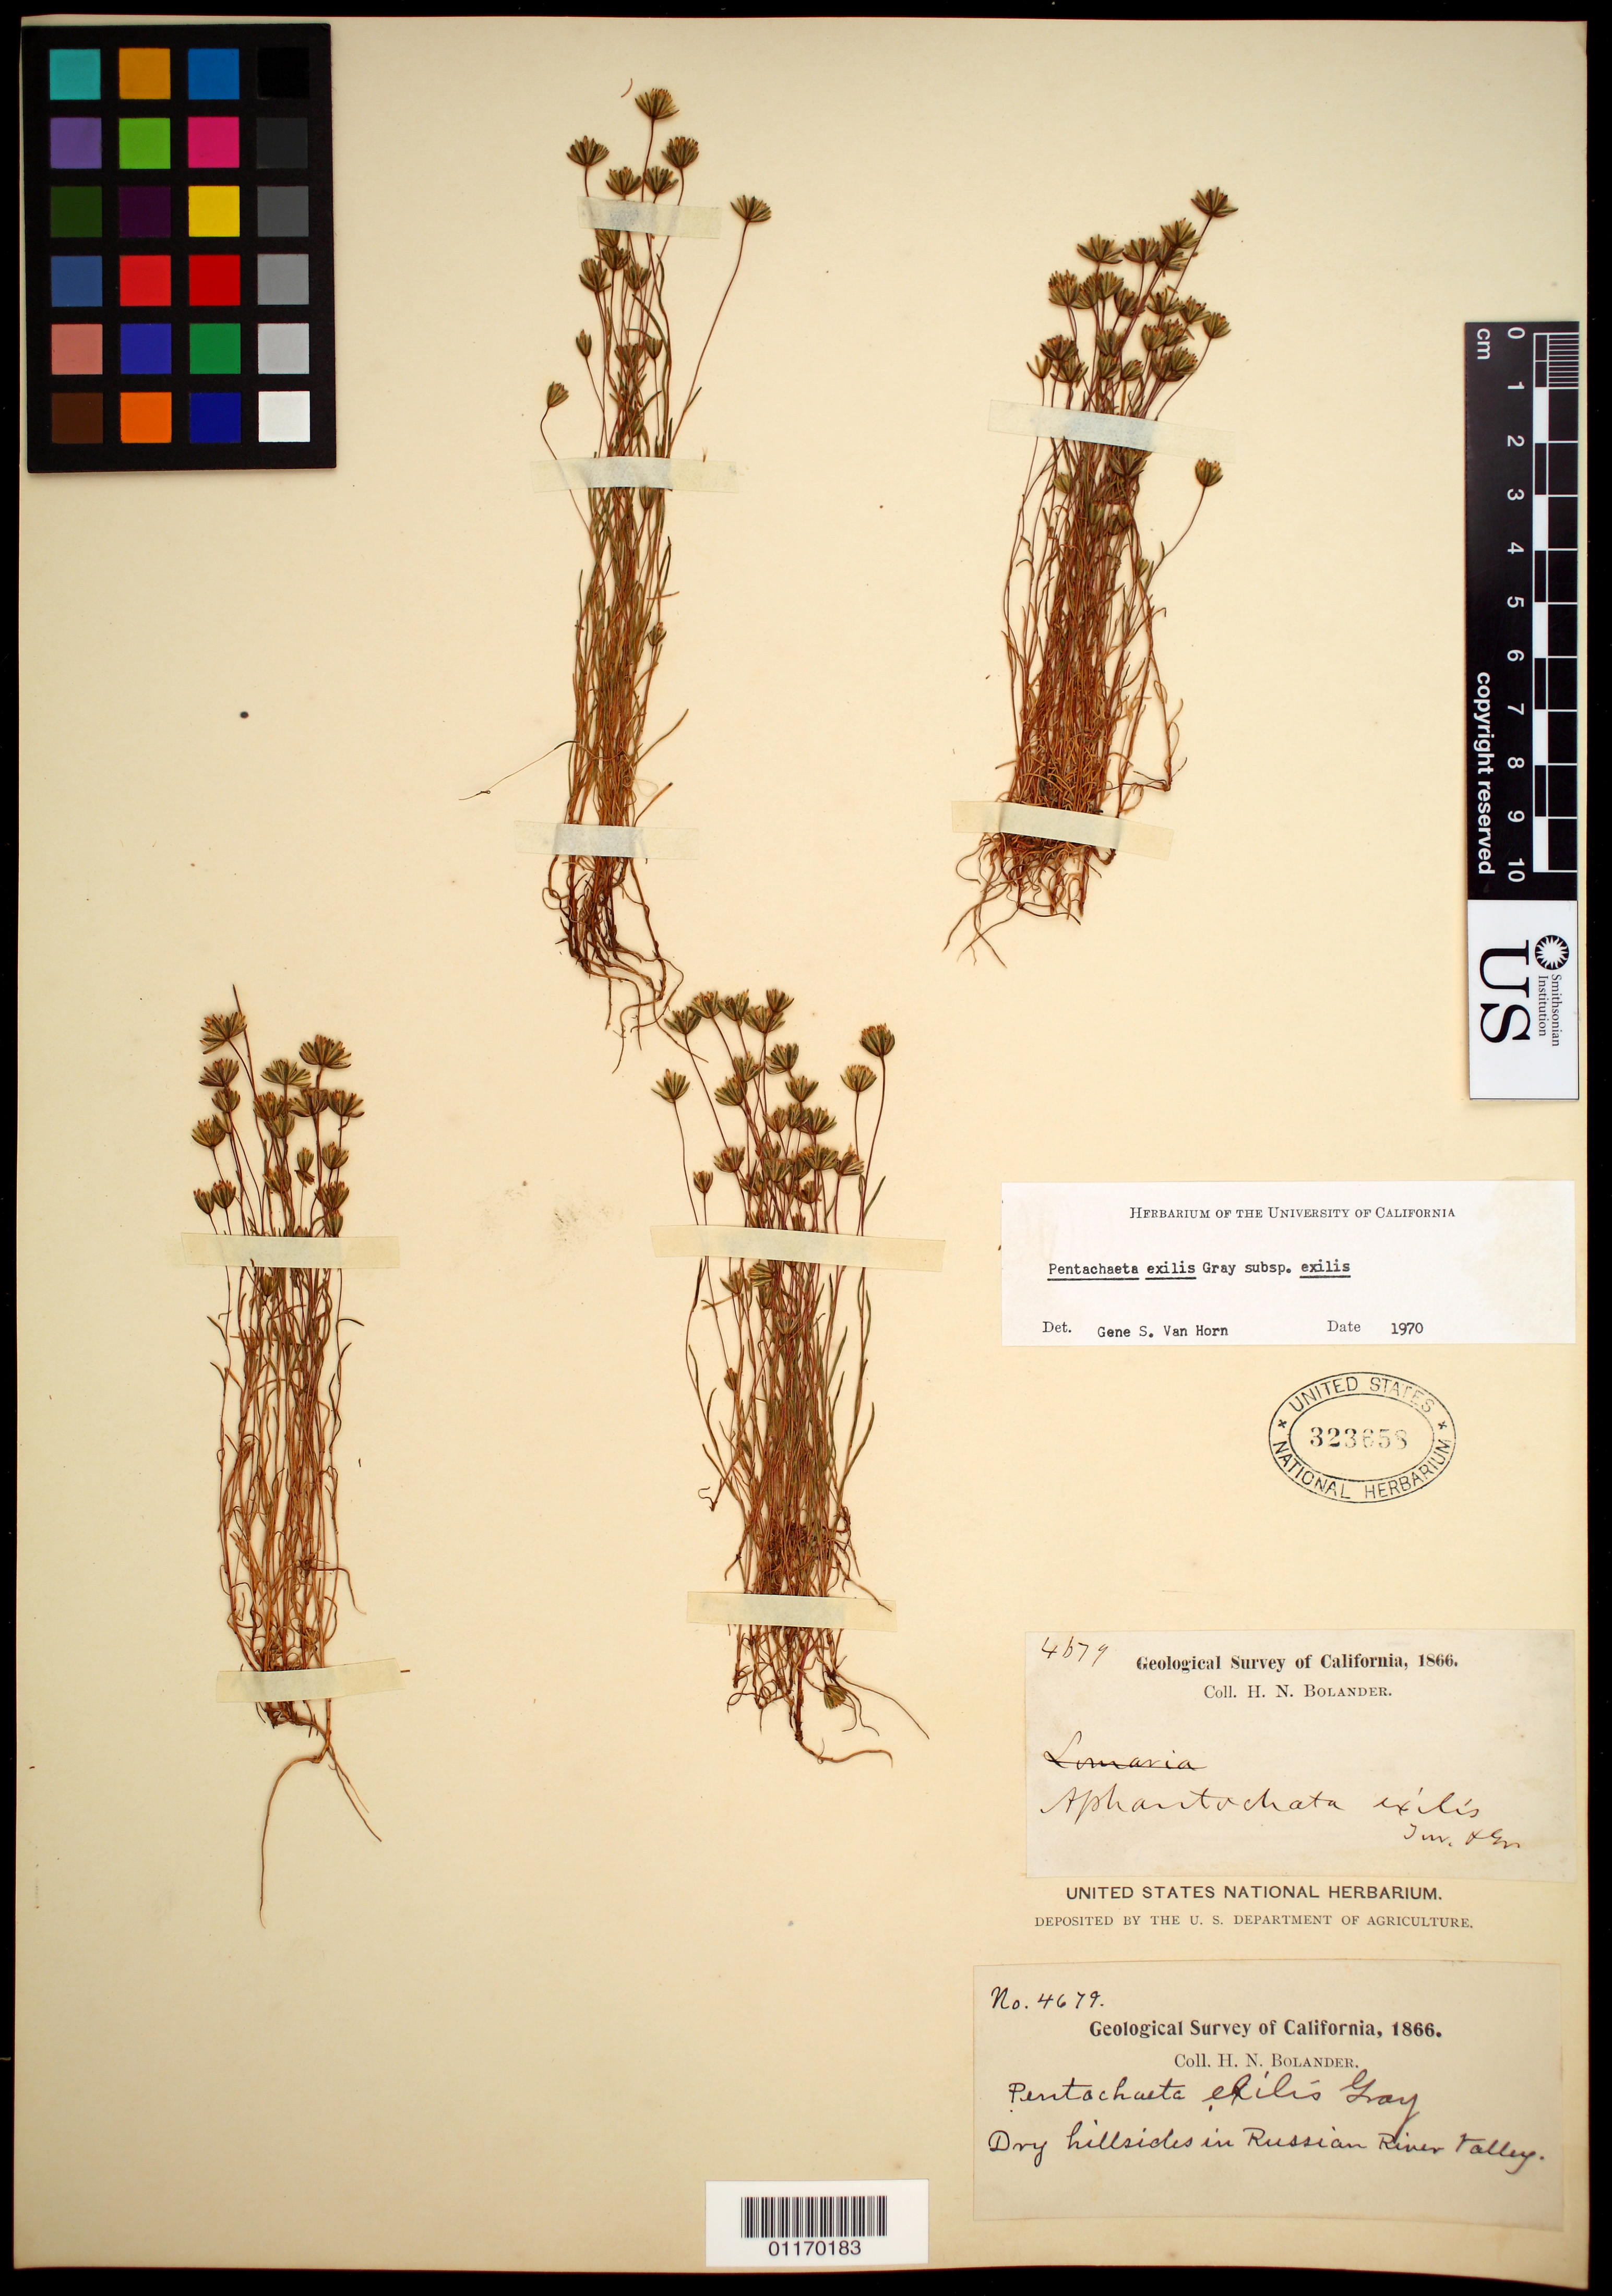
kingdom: Plantae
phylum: Tracheophyta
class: Magnoliopsida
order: Asterales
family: Asteraceae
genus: Pentachaeta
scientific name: Pentachaeta exilis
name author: A. Gray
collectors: H. Bolander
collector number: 4679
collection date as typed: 1866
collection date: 1866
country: United States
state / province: California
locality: Dry hillsides of Russian River Valley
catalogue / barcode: US 323658